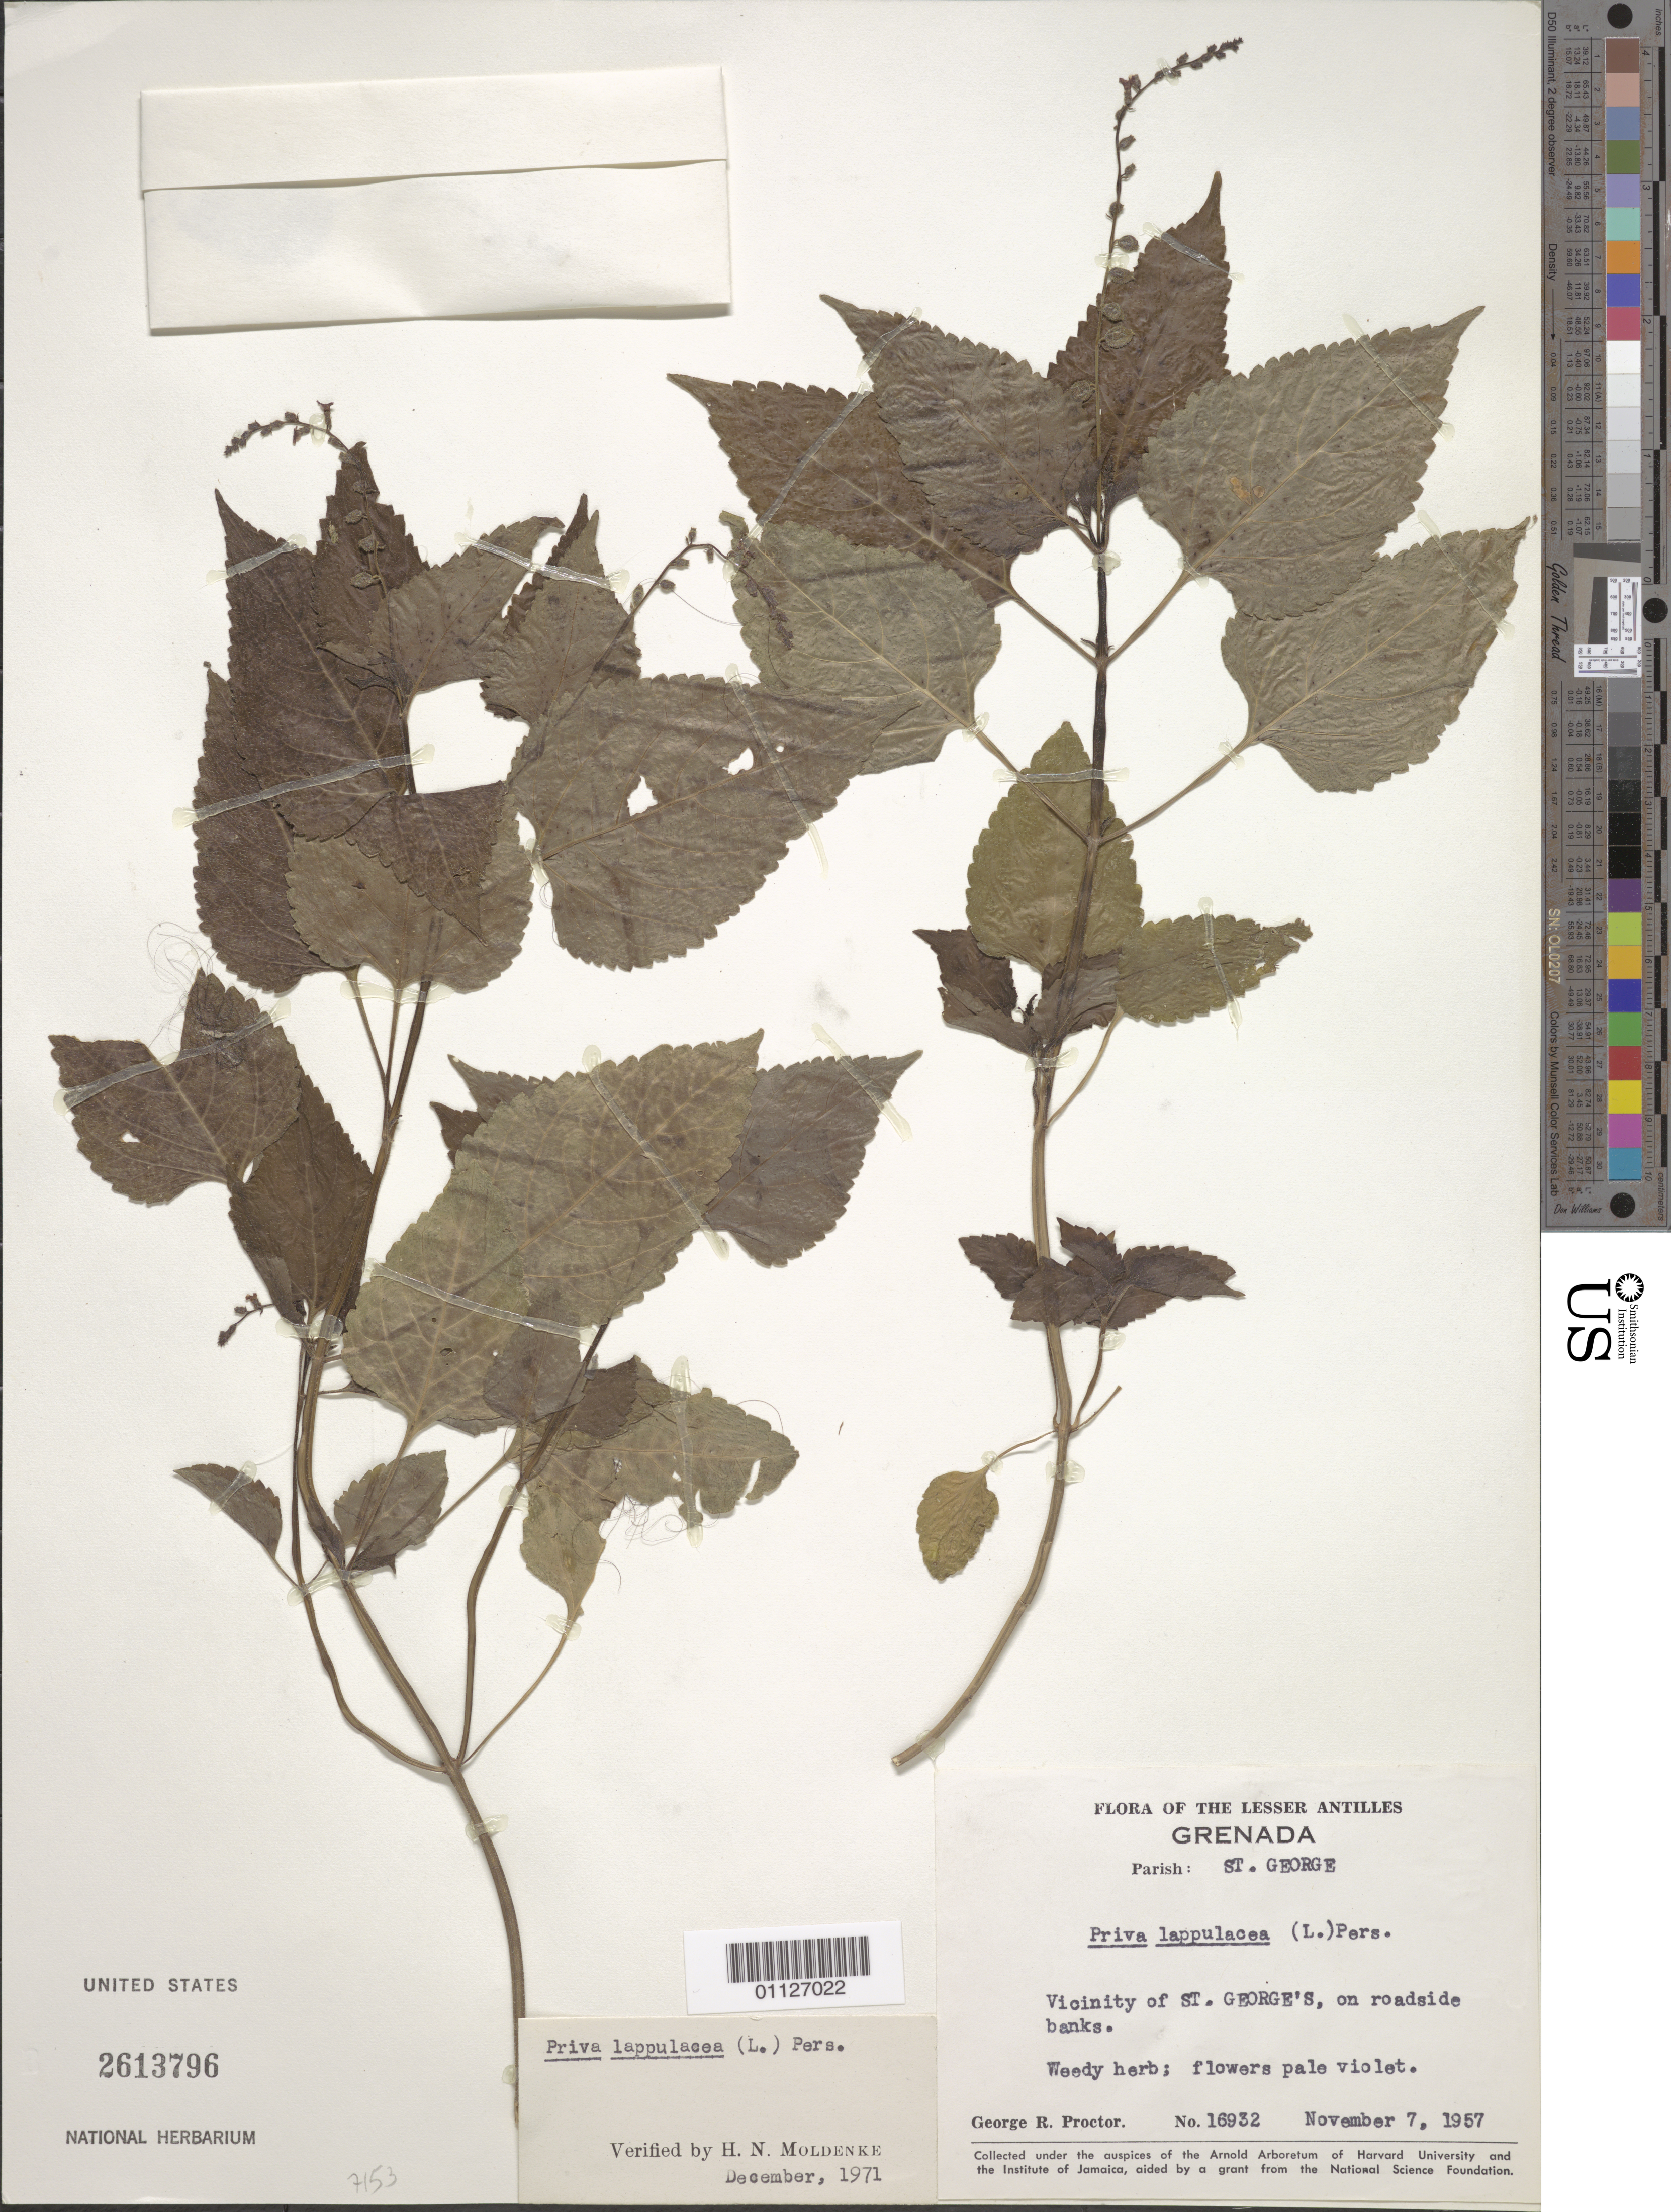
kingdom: Plantae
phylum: Tracheophyta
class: Magnoliopsida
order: Lamiales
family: Verbenaceae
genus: Priva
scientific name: Priva lappulacea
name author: (L.) Pers.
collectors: G. R. Proctor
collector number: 16932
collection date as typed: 07 Nov 1957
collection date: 1957-11-07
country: Grenada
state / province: Saint George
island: Grenada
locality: Vicinity of St. George's, on roadside banks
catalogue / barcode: US 2613796